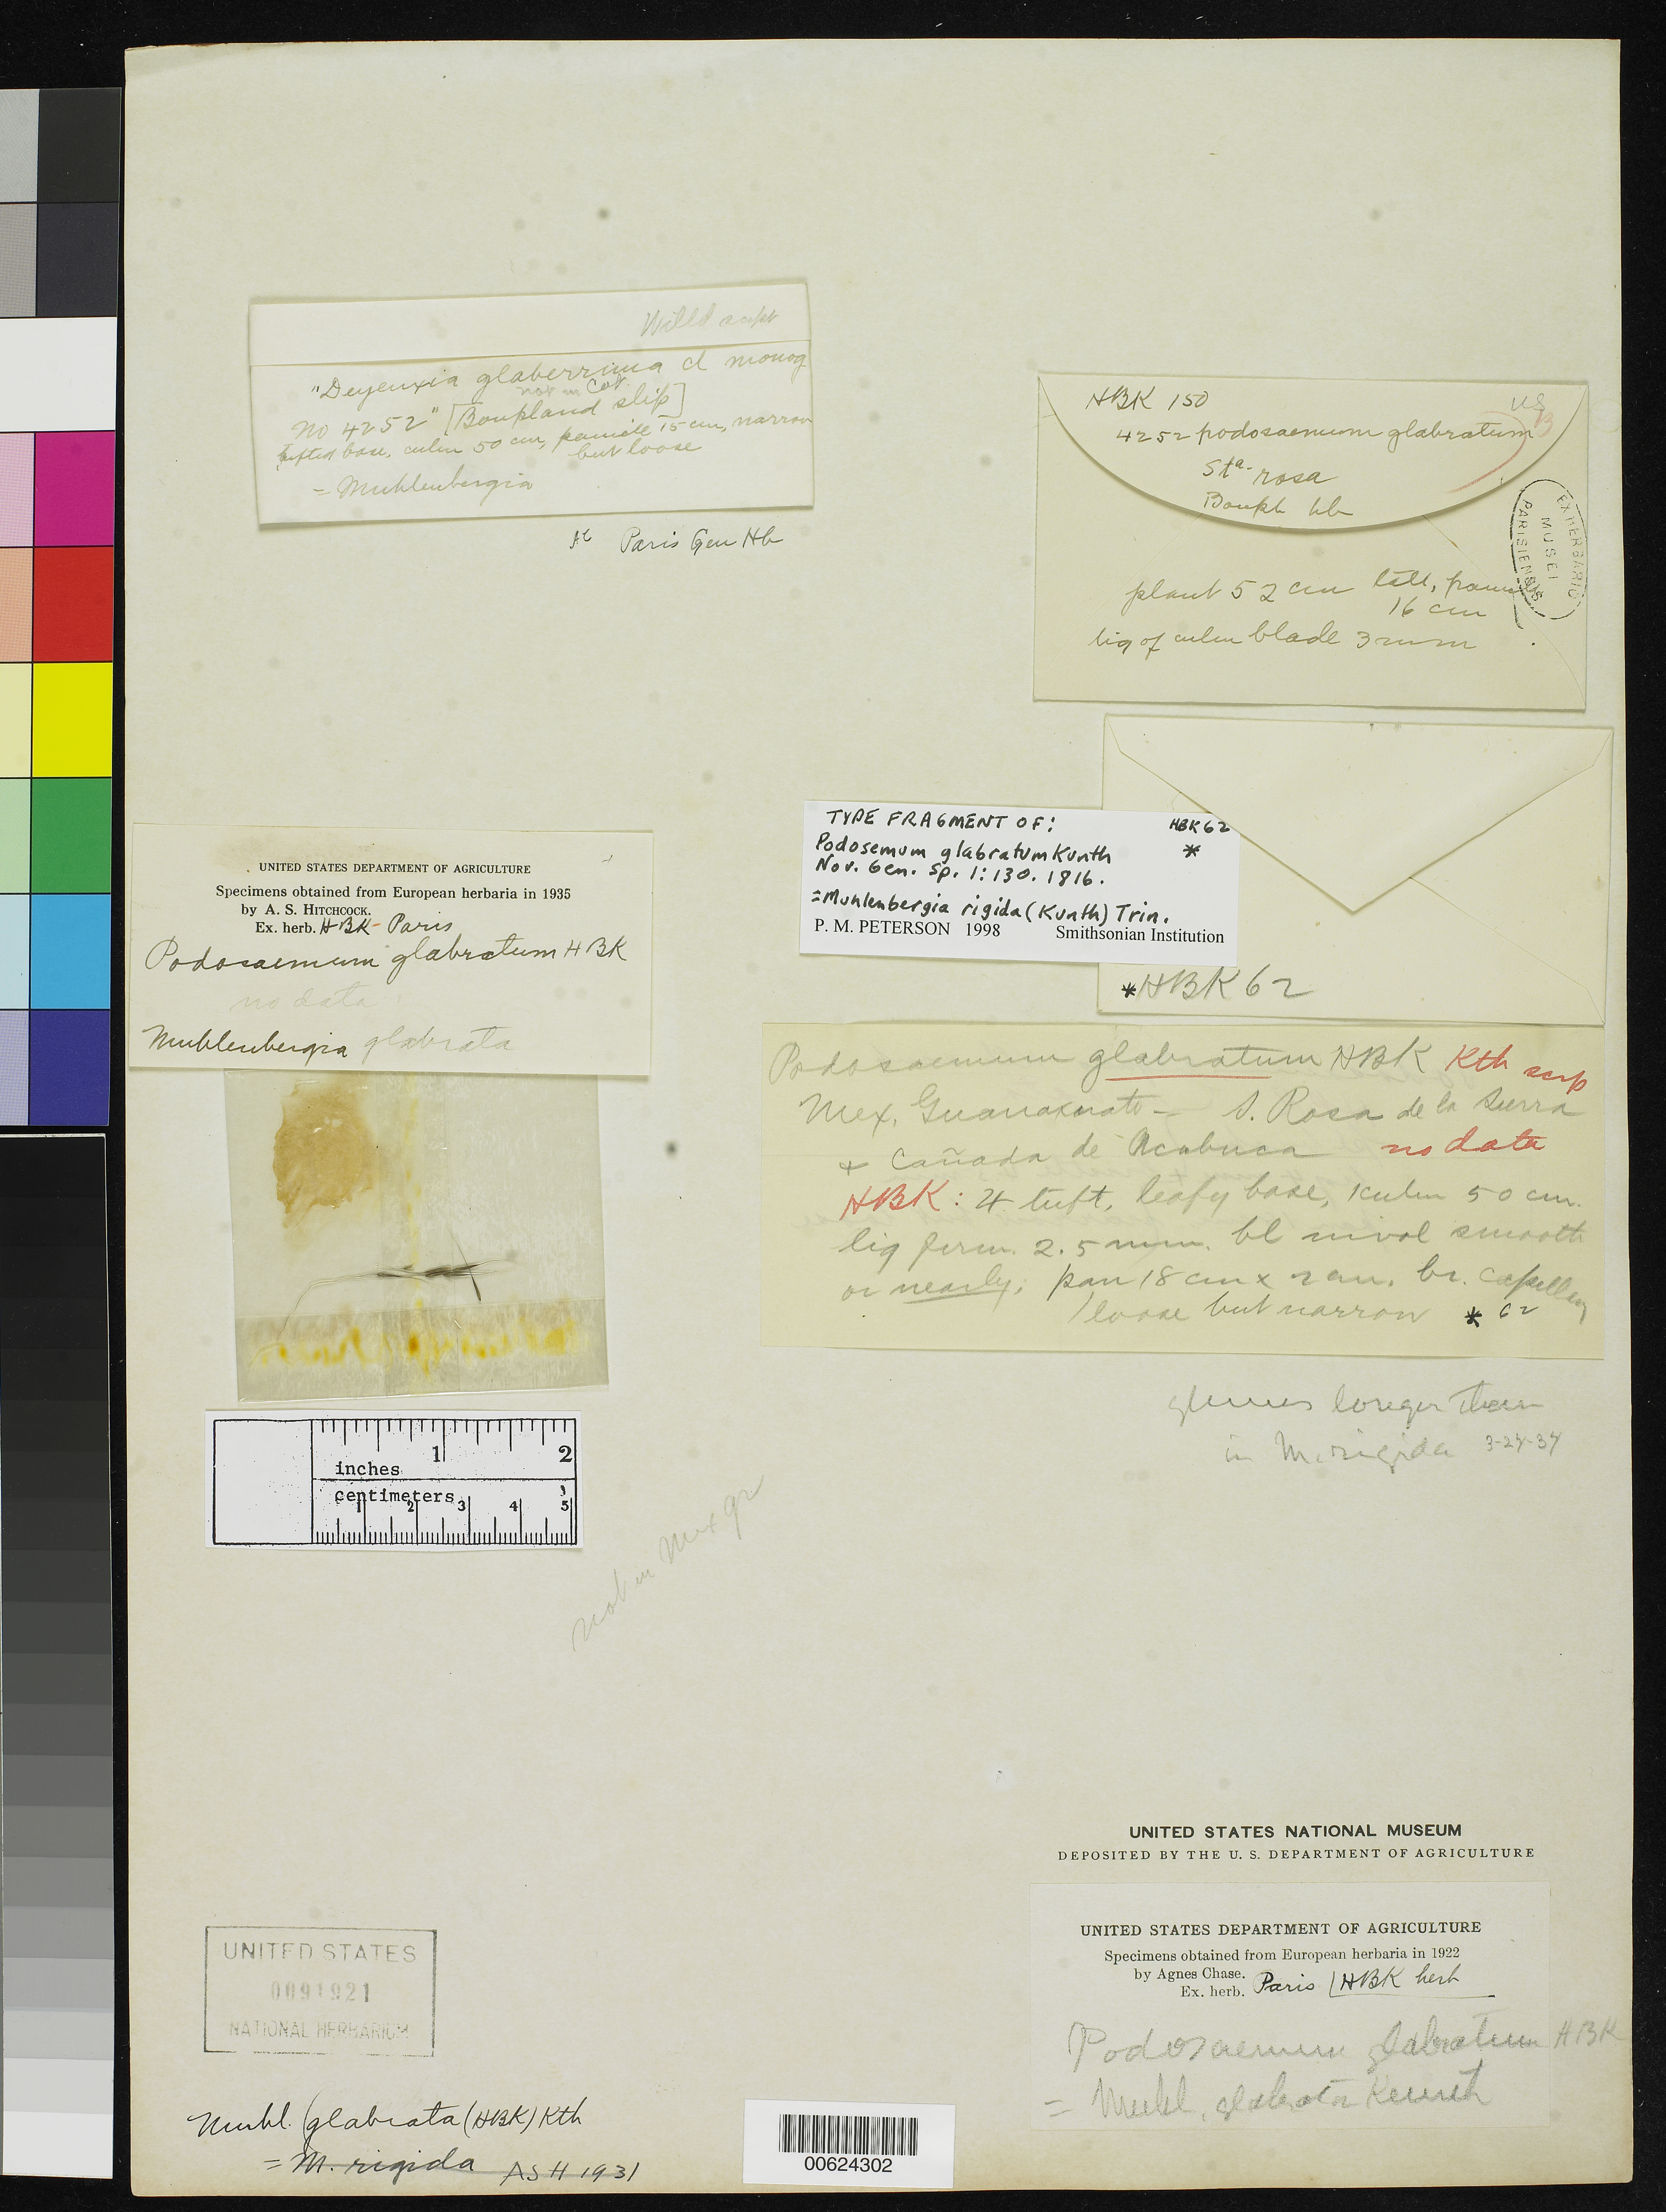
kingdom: Plantae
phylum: Tracheophyta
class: Liliopsida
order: Poales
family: Poaceae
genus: Podosemum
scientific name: Podosemum glabratum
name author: Kunth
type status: Type Fragment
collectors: ex herb. Bonpland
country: Mexico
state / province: Guanajuato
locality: Santa Rosa del Sierra and Canada de Acabuca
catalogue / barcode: US 91921